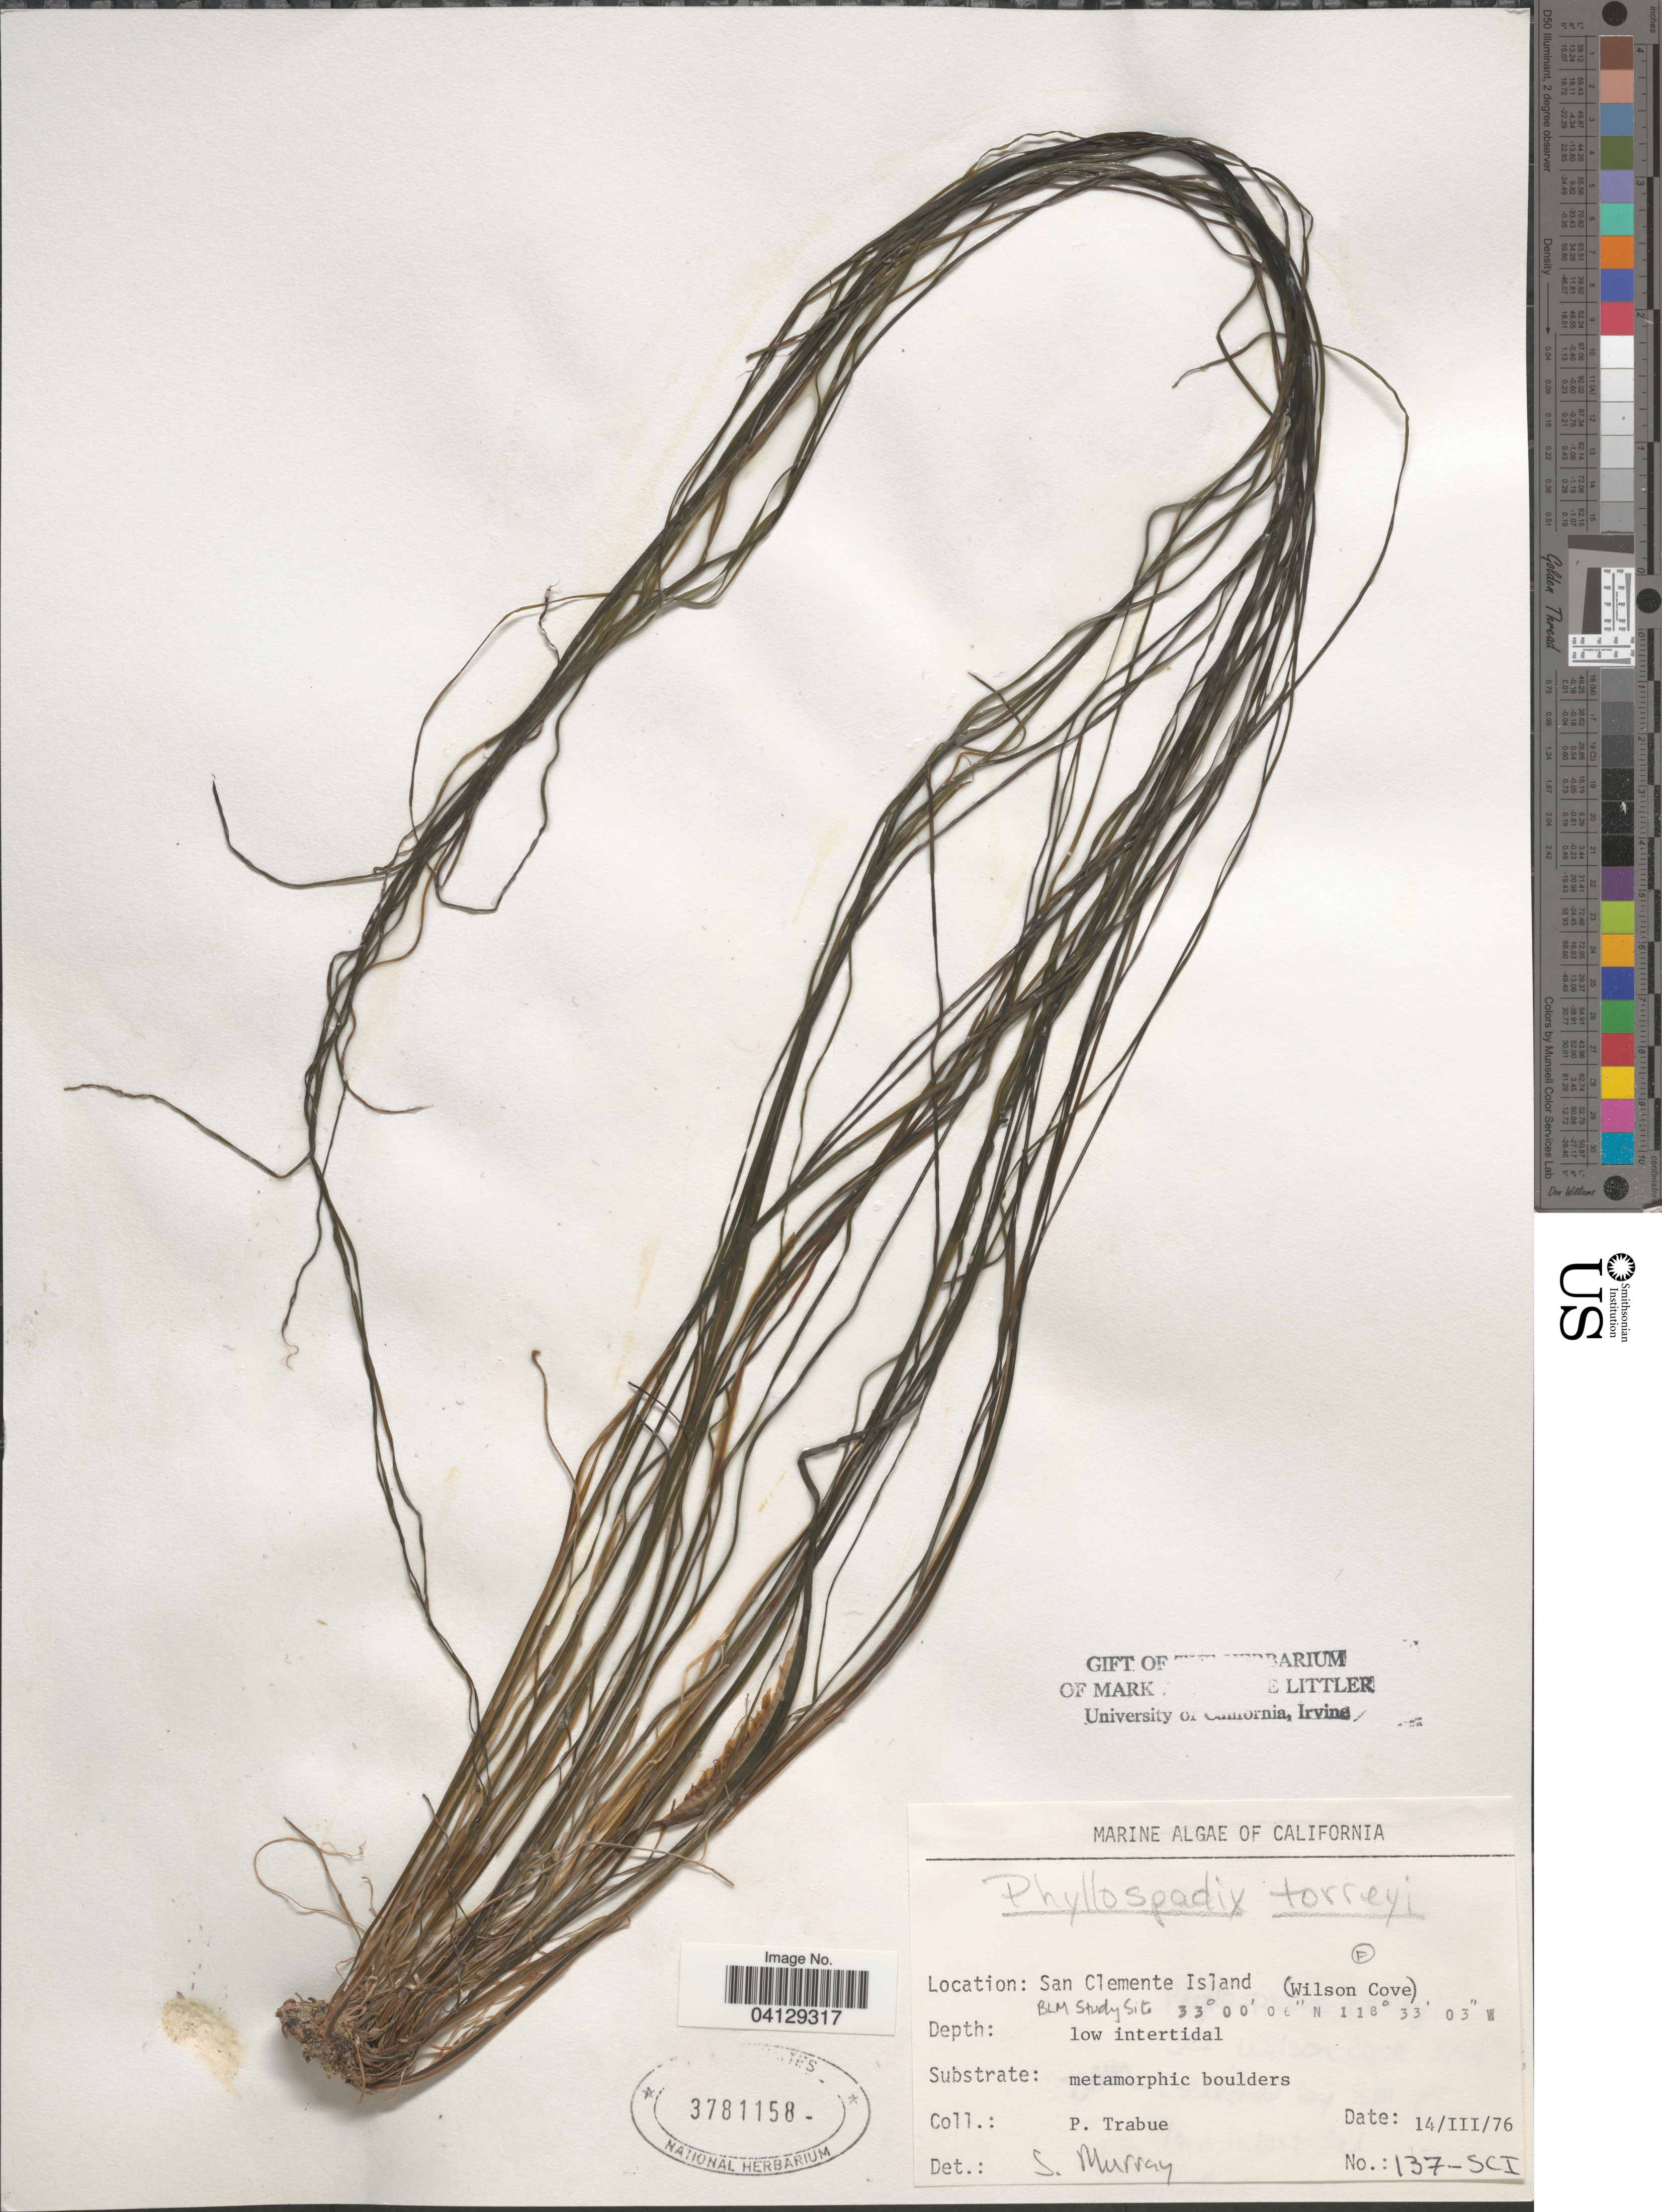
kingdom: Plantae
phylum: Tracheophyta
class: Liliopsida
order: Alismatales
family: Zosteraceae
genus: Phyllospadix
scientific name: Phyllospadix torreyi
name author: S. Watson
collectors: P. J. Trabue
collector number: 137-SCI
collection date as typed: Transcribed d/m/y: 14/3/76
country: United States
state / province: California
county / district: Los Angeles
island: San Clemente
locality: San Clemente Island (Wilson Cove). BLM Study Site.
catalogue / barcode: US 3781158